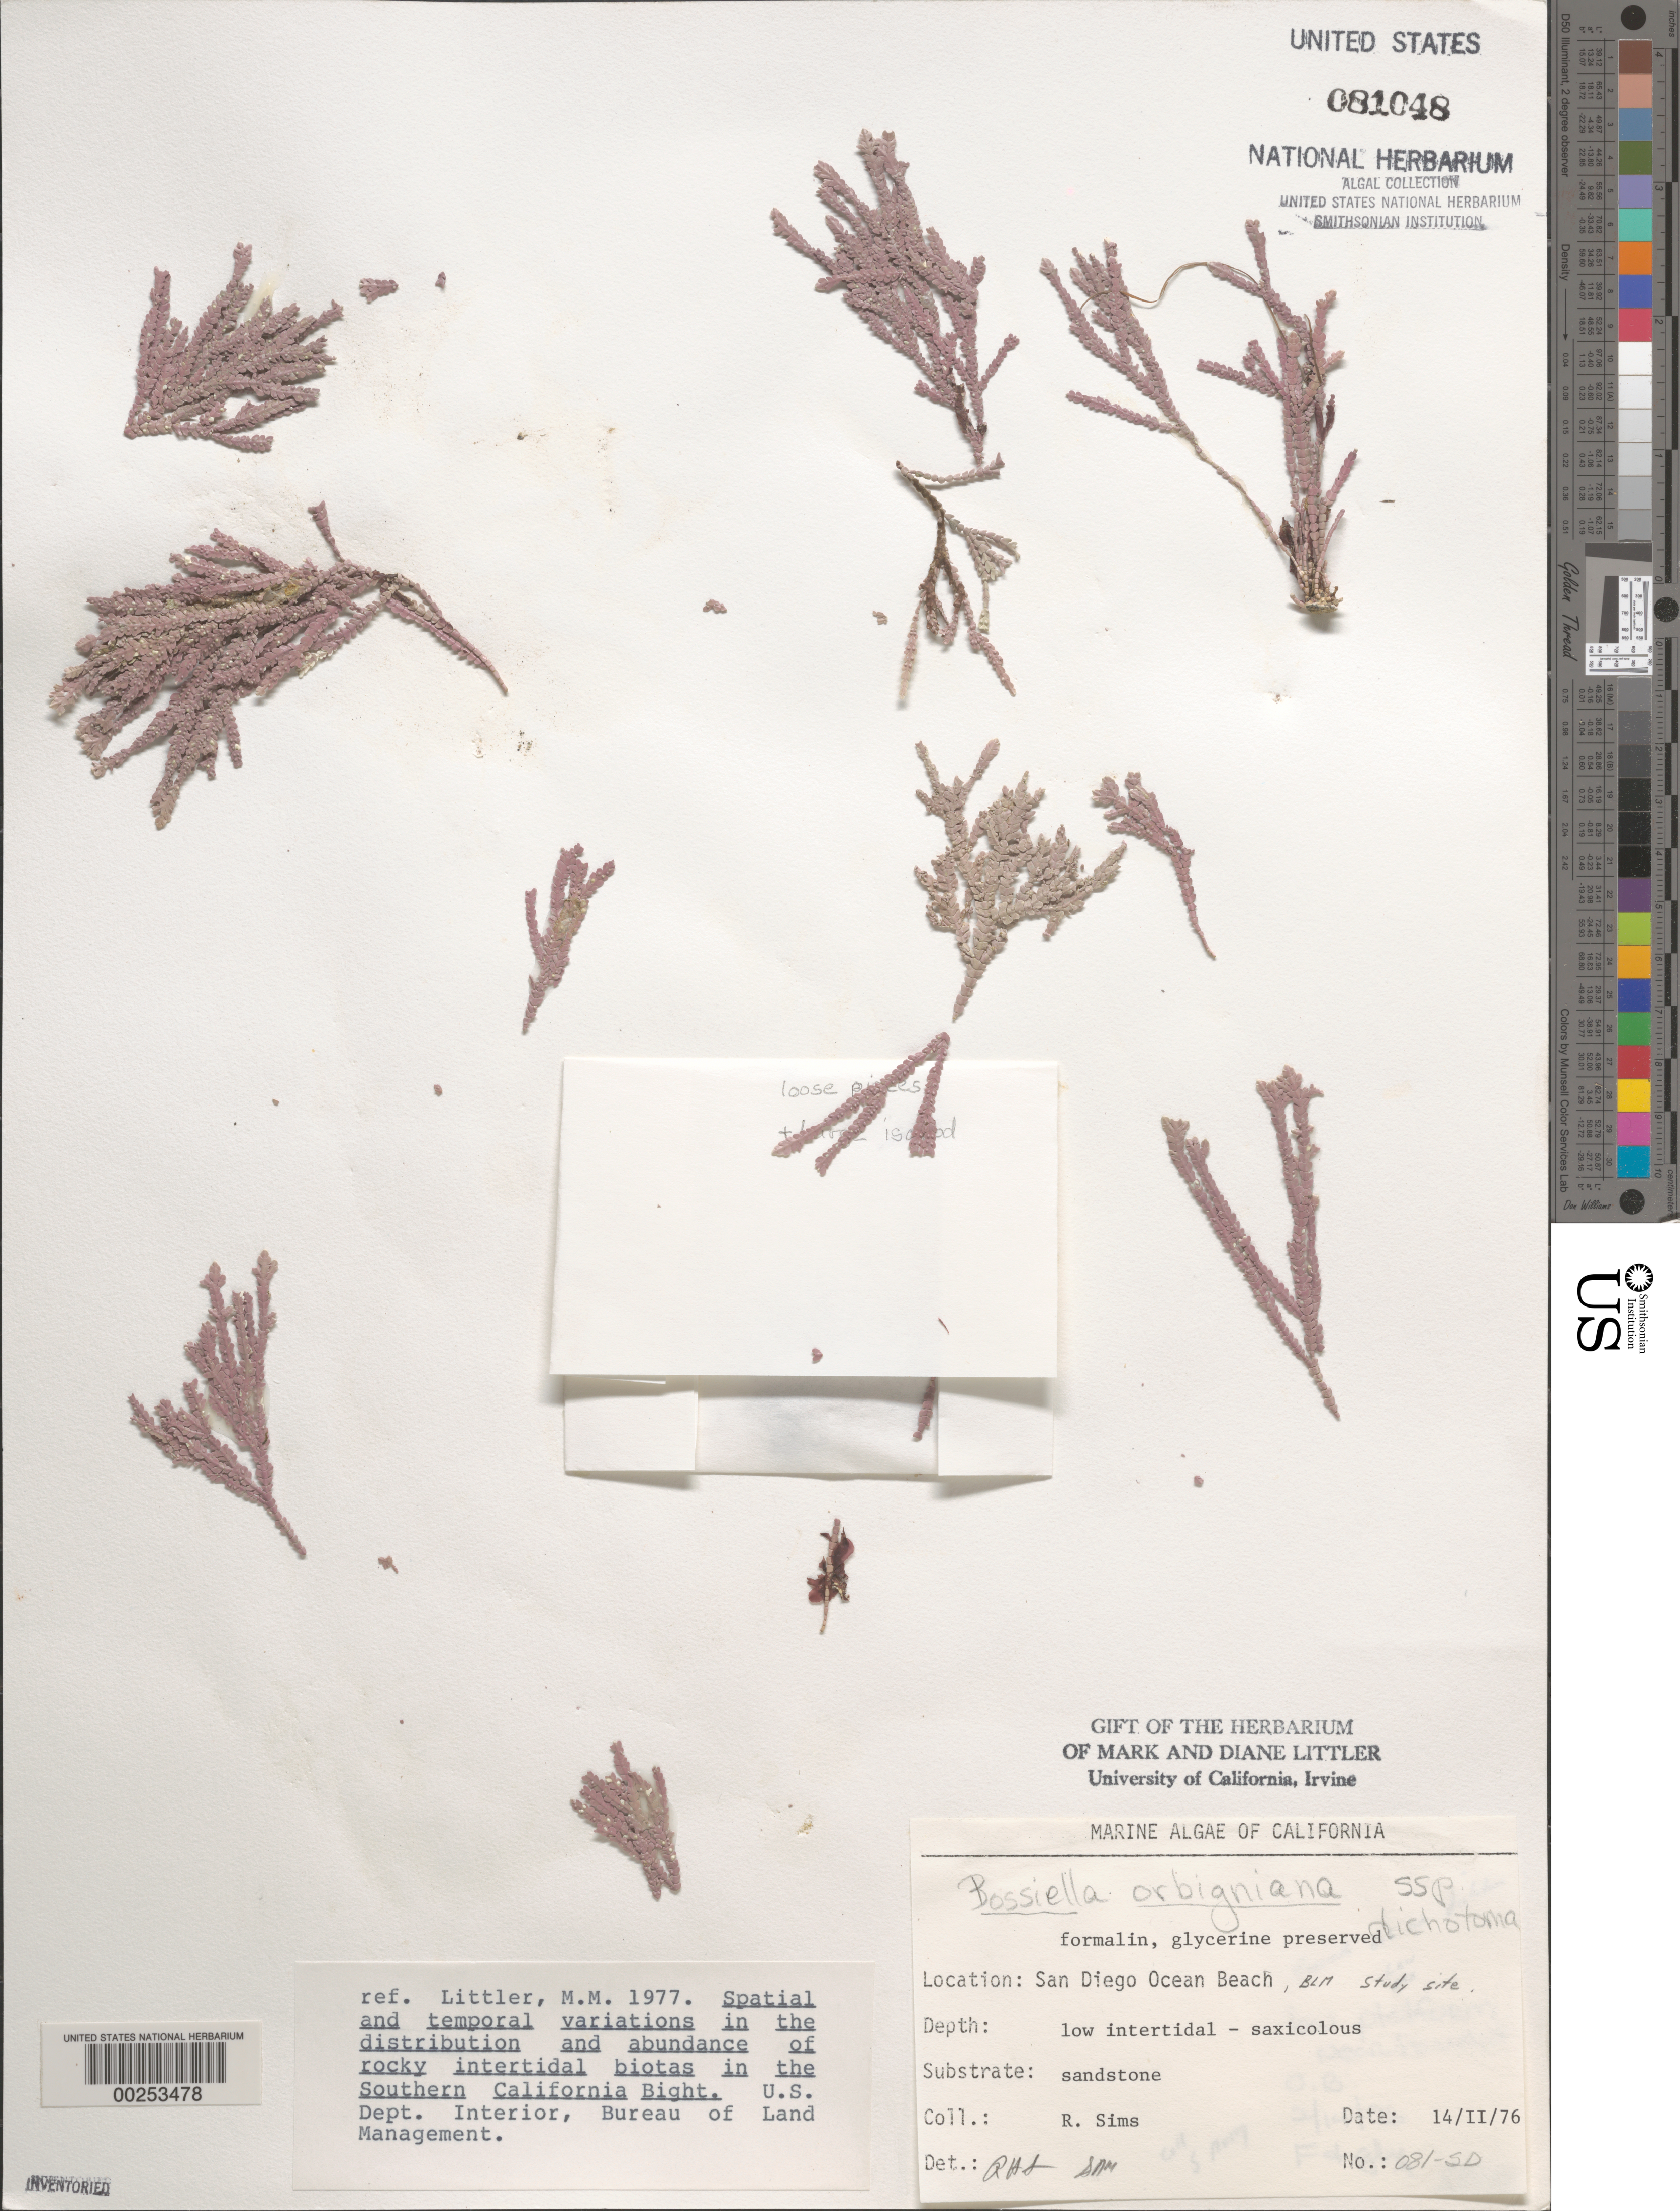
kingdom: Plantae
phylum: Rhodophyta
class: Florideophyceae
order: Corallinales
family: Corallinaceae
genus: Bossiella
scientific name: Bossiella orbigniana subsp. dichotoma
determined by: Sims, Robert H.; Murray, S. N.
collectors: R. H. Sims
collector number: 081-sd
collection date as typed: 14 Feb 1976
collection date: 1976-02-14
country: United States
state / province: California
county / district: San Diego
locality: End of Del Monte Street, Ocean Beach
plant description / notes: BLM-SOCALBIGHT Rocky Intertidal Survey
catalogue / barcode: US 81048